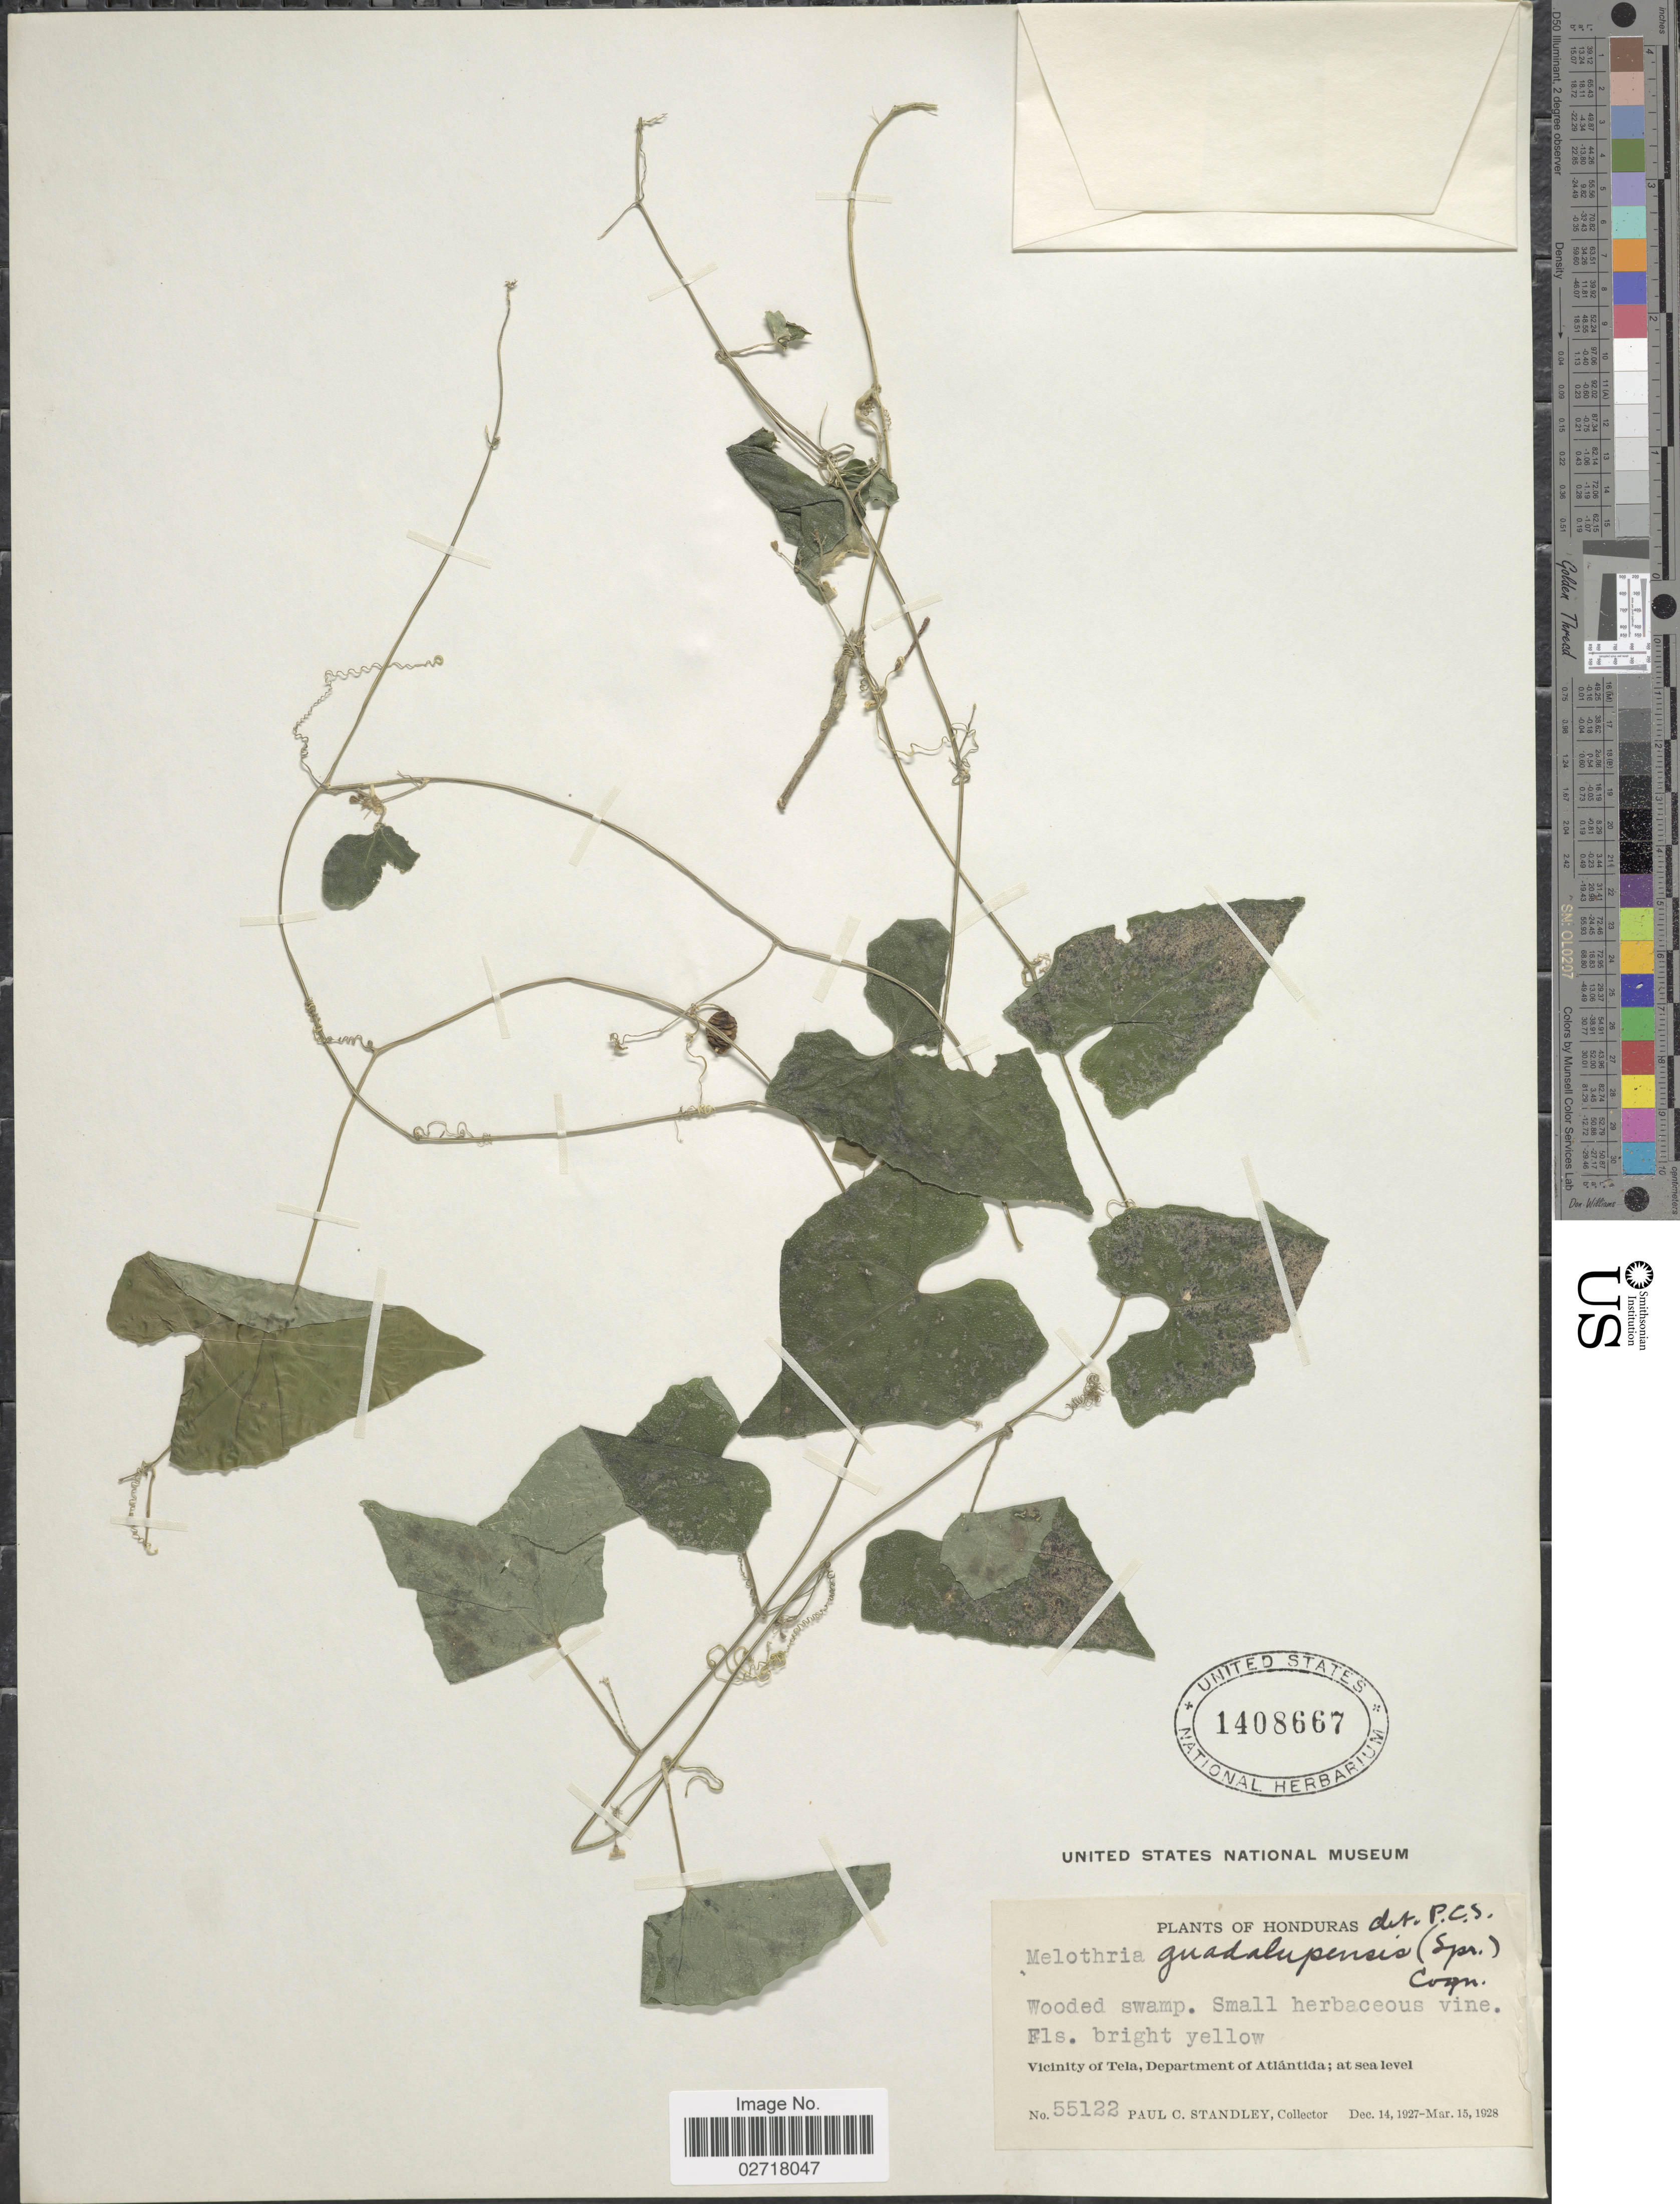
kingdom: Plantae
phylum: Tracheophyta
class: Magnoliopsida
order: Cucurbitales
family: Cucurbitaceae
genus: Melothria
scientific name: Melothria pendula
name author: L.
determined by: U.S. National Herbarium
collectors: P. C. Standley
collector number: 55122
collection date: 1927-12-14/1928-03-15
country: Honduras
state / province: Atlántida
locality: Vicinity of Tela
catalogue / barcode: US 1408667